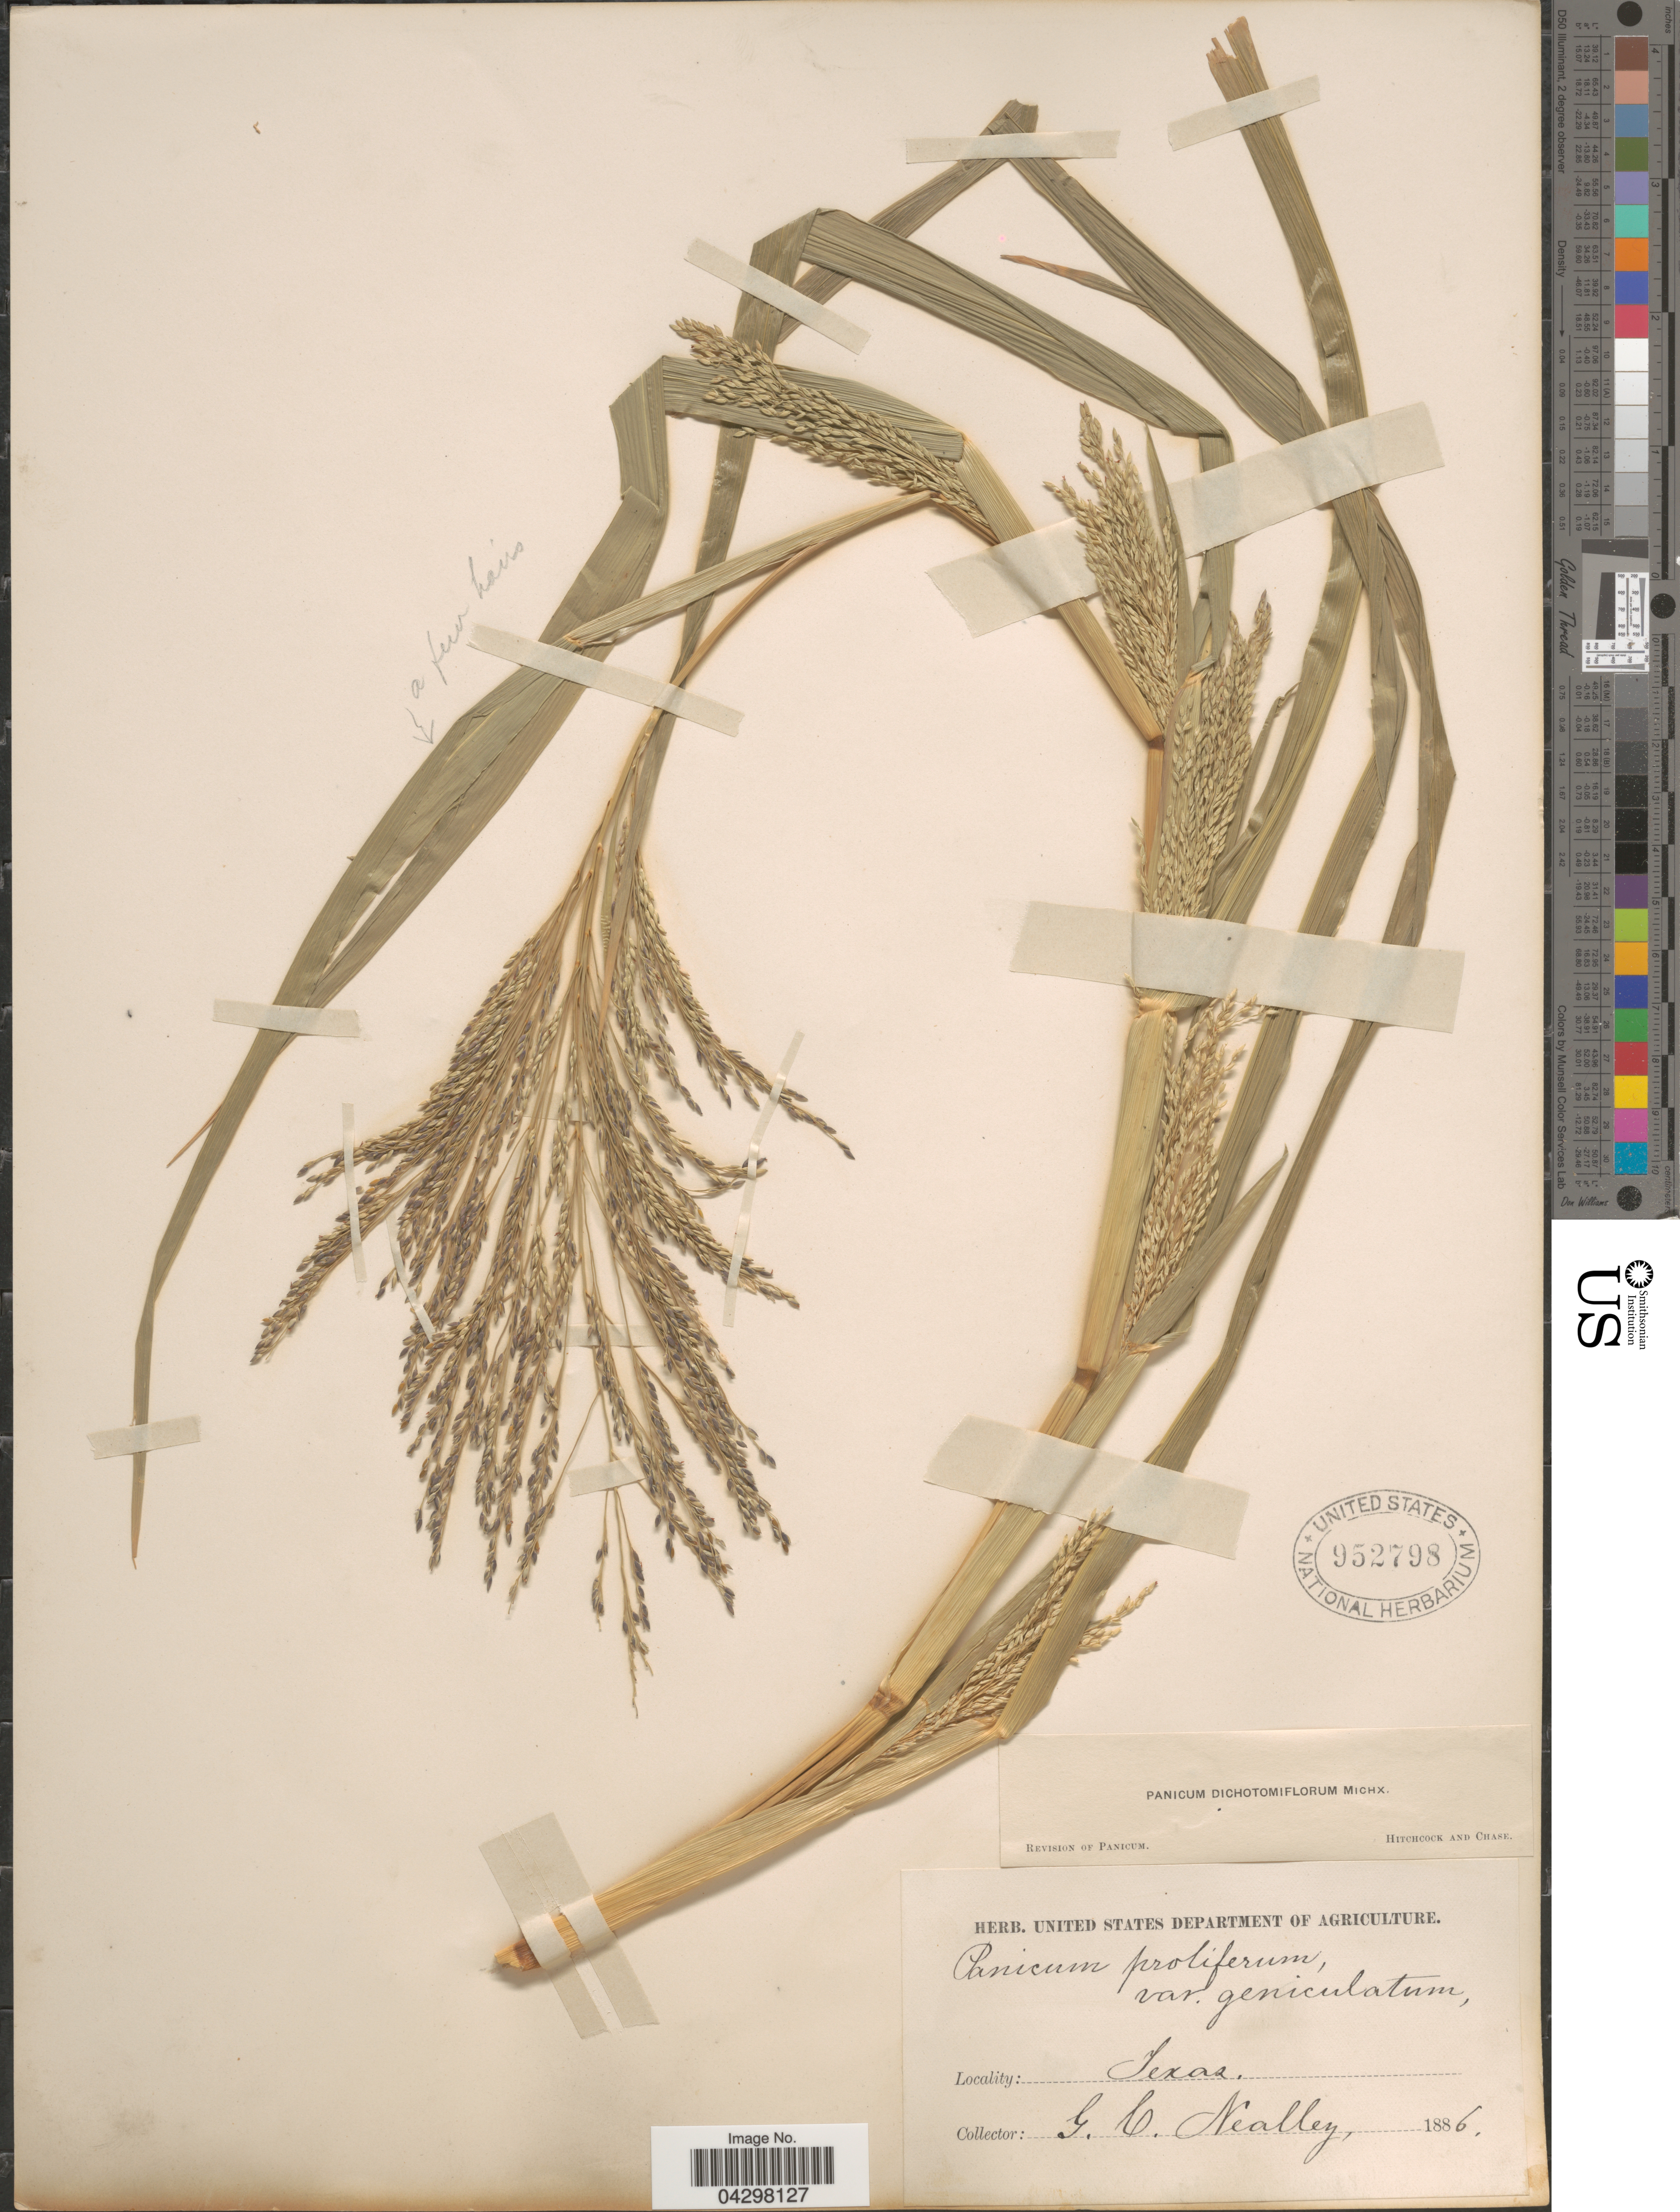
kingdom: Plantae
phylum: Tracheophyta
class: Liliopsida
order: Poales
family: Poaceae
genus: Panicum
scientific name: Panicum dichotomiflorum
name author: Michx.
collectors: G. C. Nealley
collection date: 1886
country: United States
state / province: Texas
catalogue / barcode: US 952798